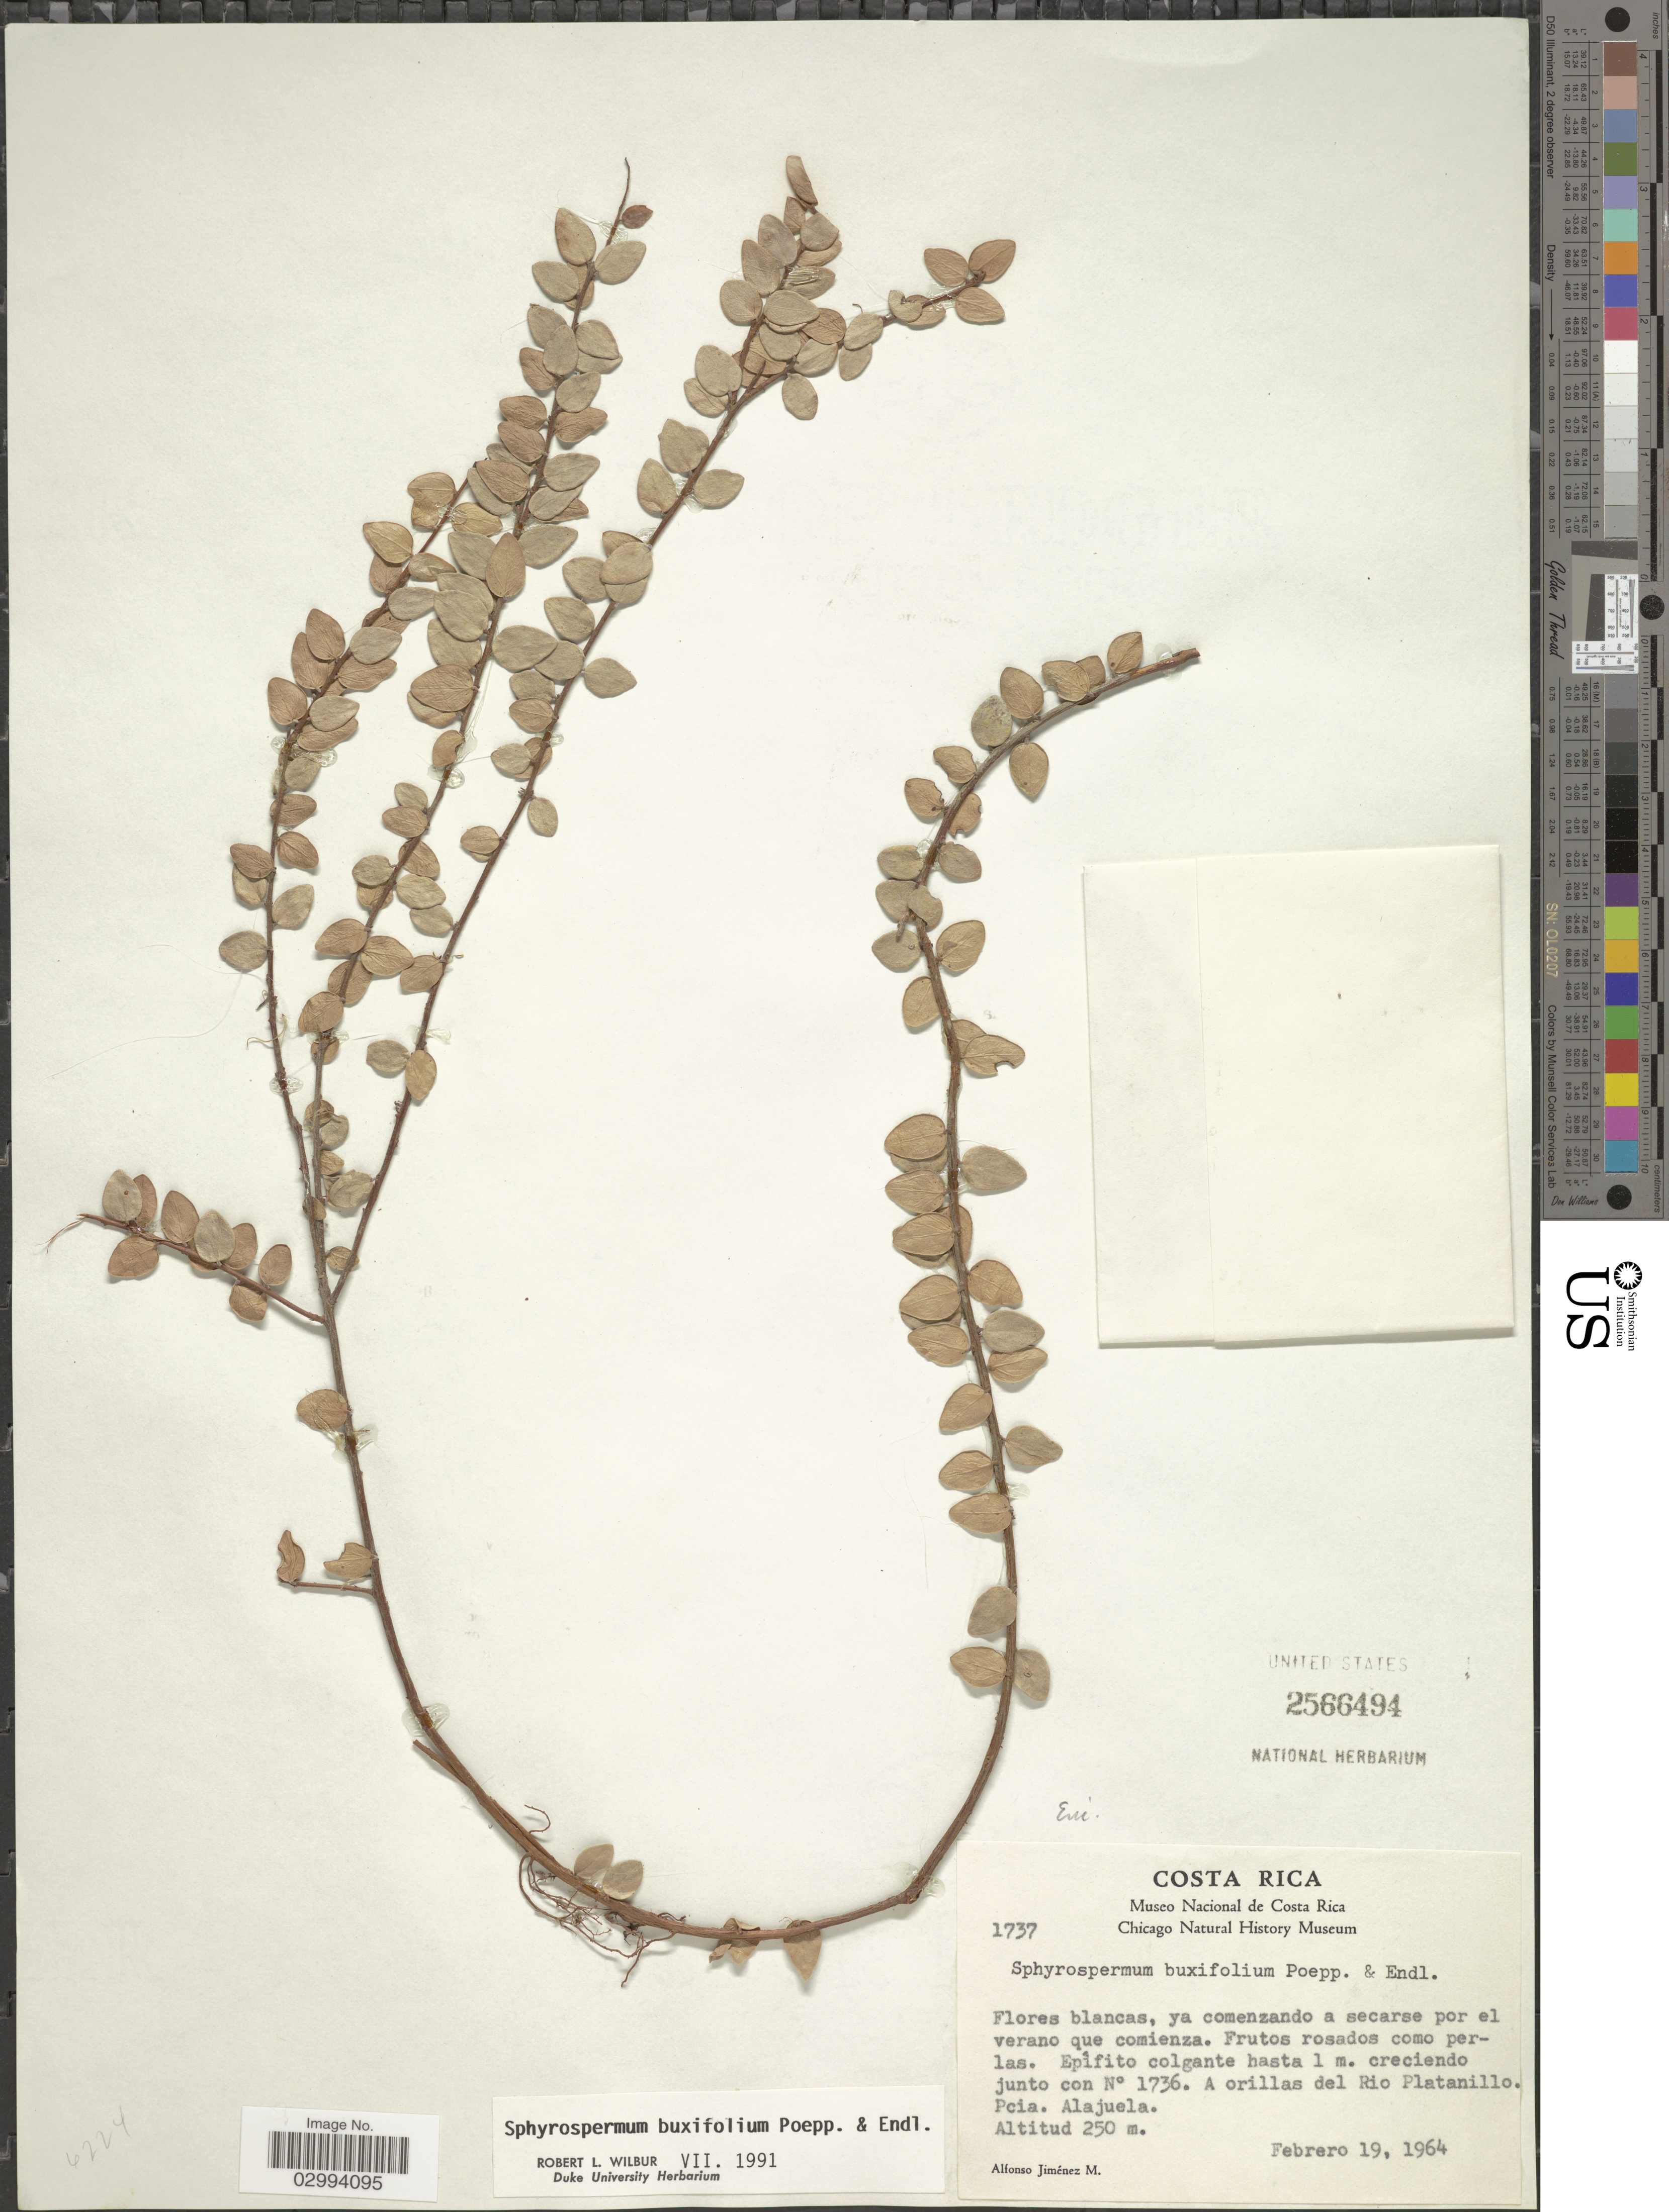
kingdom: Plantae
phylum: Tracheophyta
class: Magnoliopsida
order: Ericales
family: Ericaceae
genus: Sphyrospermum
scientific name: Sphyrospermum buxifolium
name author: Poepp. & Endl.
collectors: A. Jimenez M.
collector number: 1737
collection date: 1964-02-19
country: Costa Rica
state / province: Alajuela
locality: A orillas del Rio Platanillo. Pcia. Alajuela.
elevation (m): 250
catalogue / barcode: US 2566494